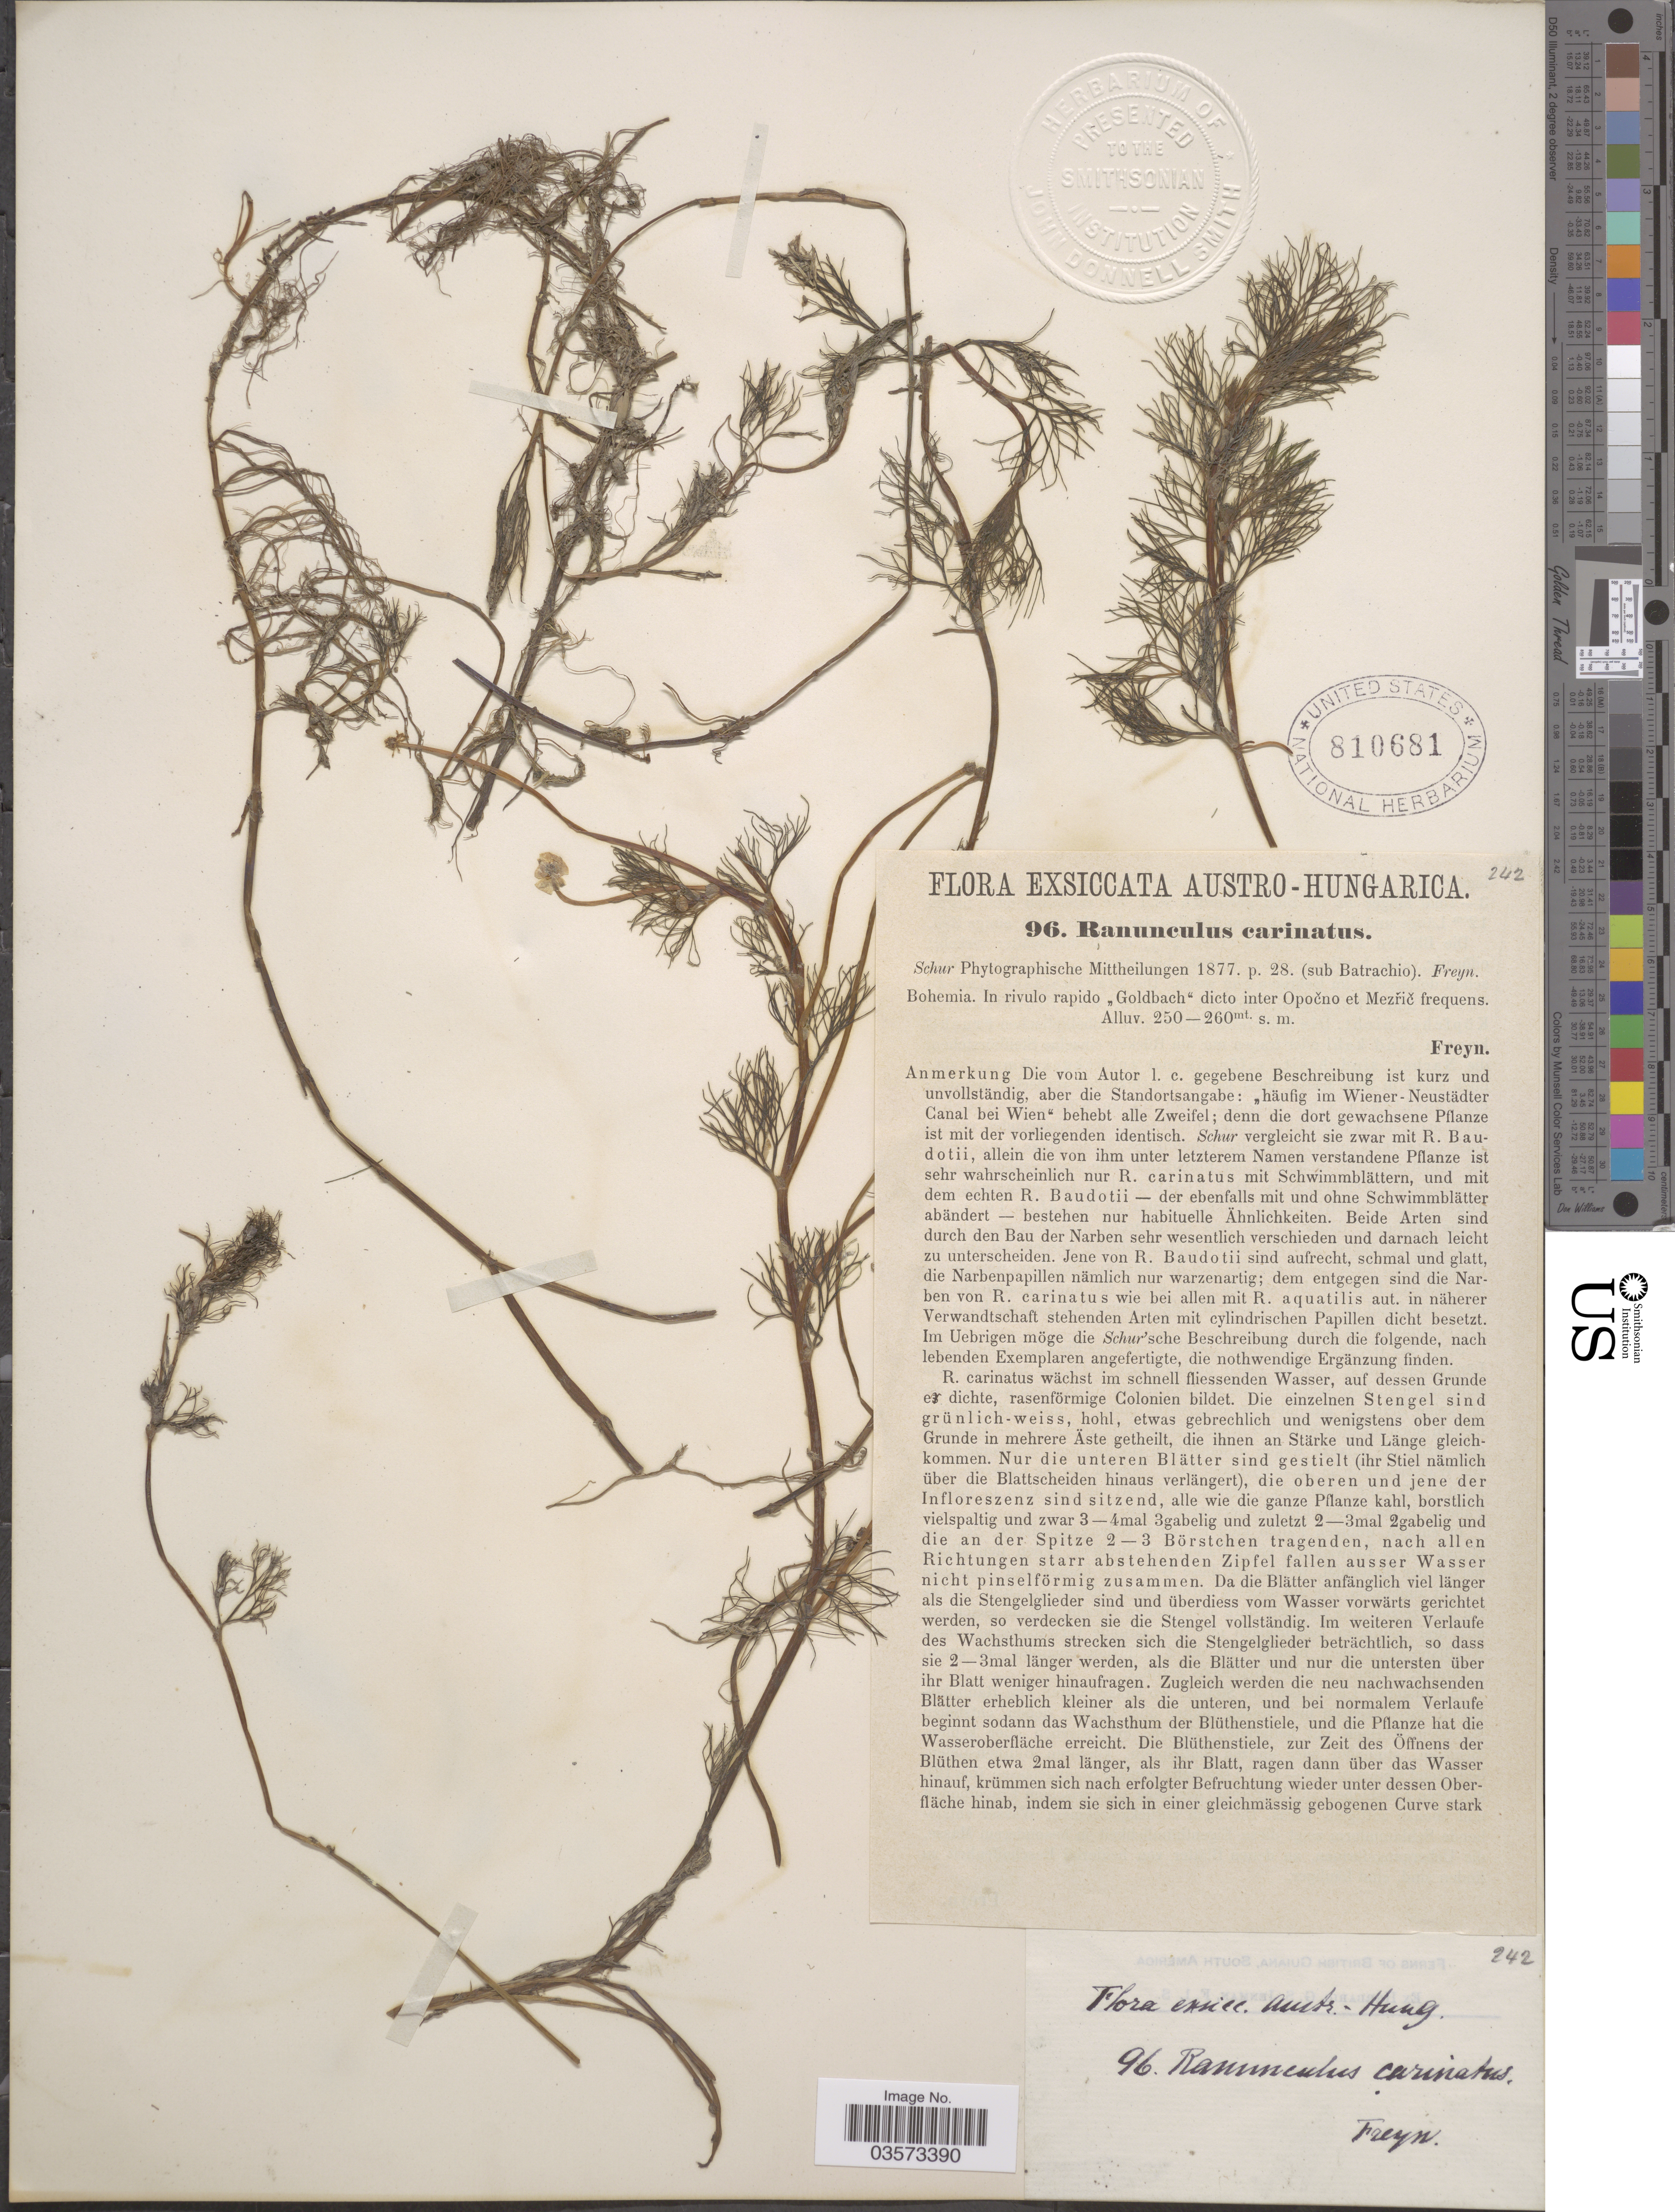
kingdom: Plantae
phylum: Tracheophyta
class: Magnoliopsida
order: Ranunculales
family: Ranunculaceae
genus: Ranunculus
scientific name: Ranunculus aquatilis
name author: L.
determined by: Strong, Mark T., (BOT), Smithsonian Institution - National Museum of Natural History (UNITED STATES)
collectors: J. Freyn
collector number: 96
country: Czechia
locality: Austro-Hungarica. Bohemia. In rivulo rapido "Goldbach" dicto inter Opočno et Mezřič.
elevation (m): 250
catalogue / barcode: US 810681